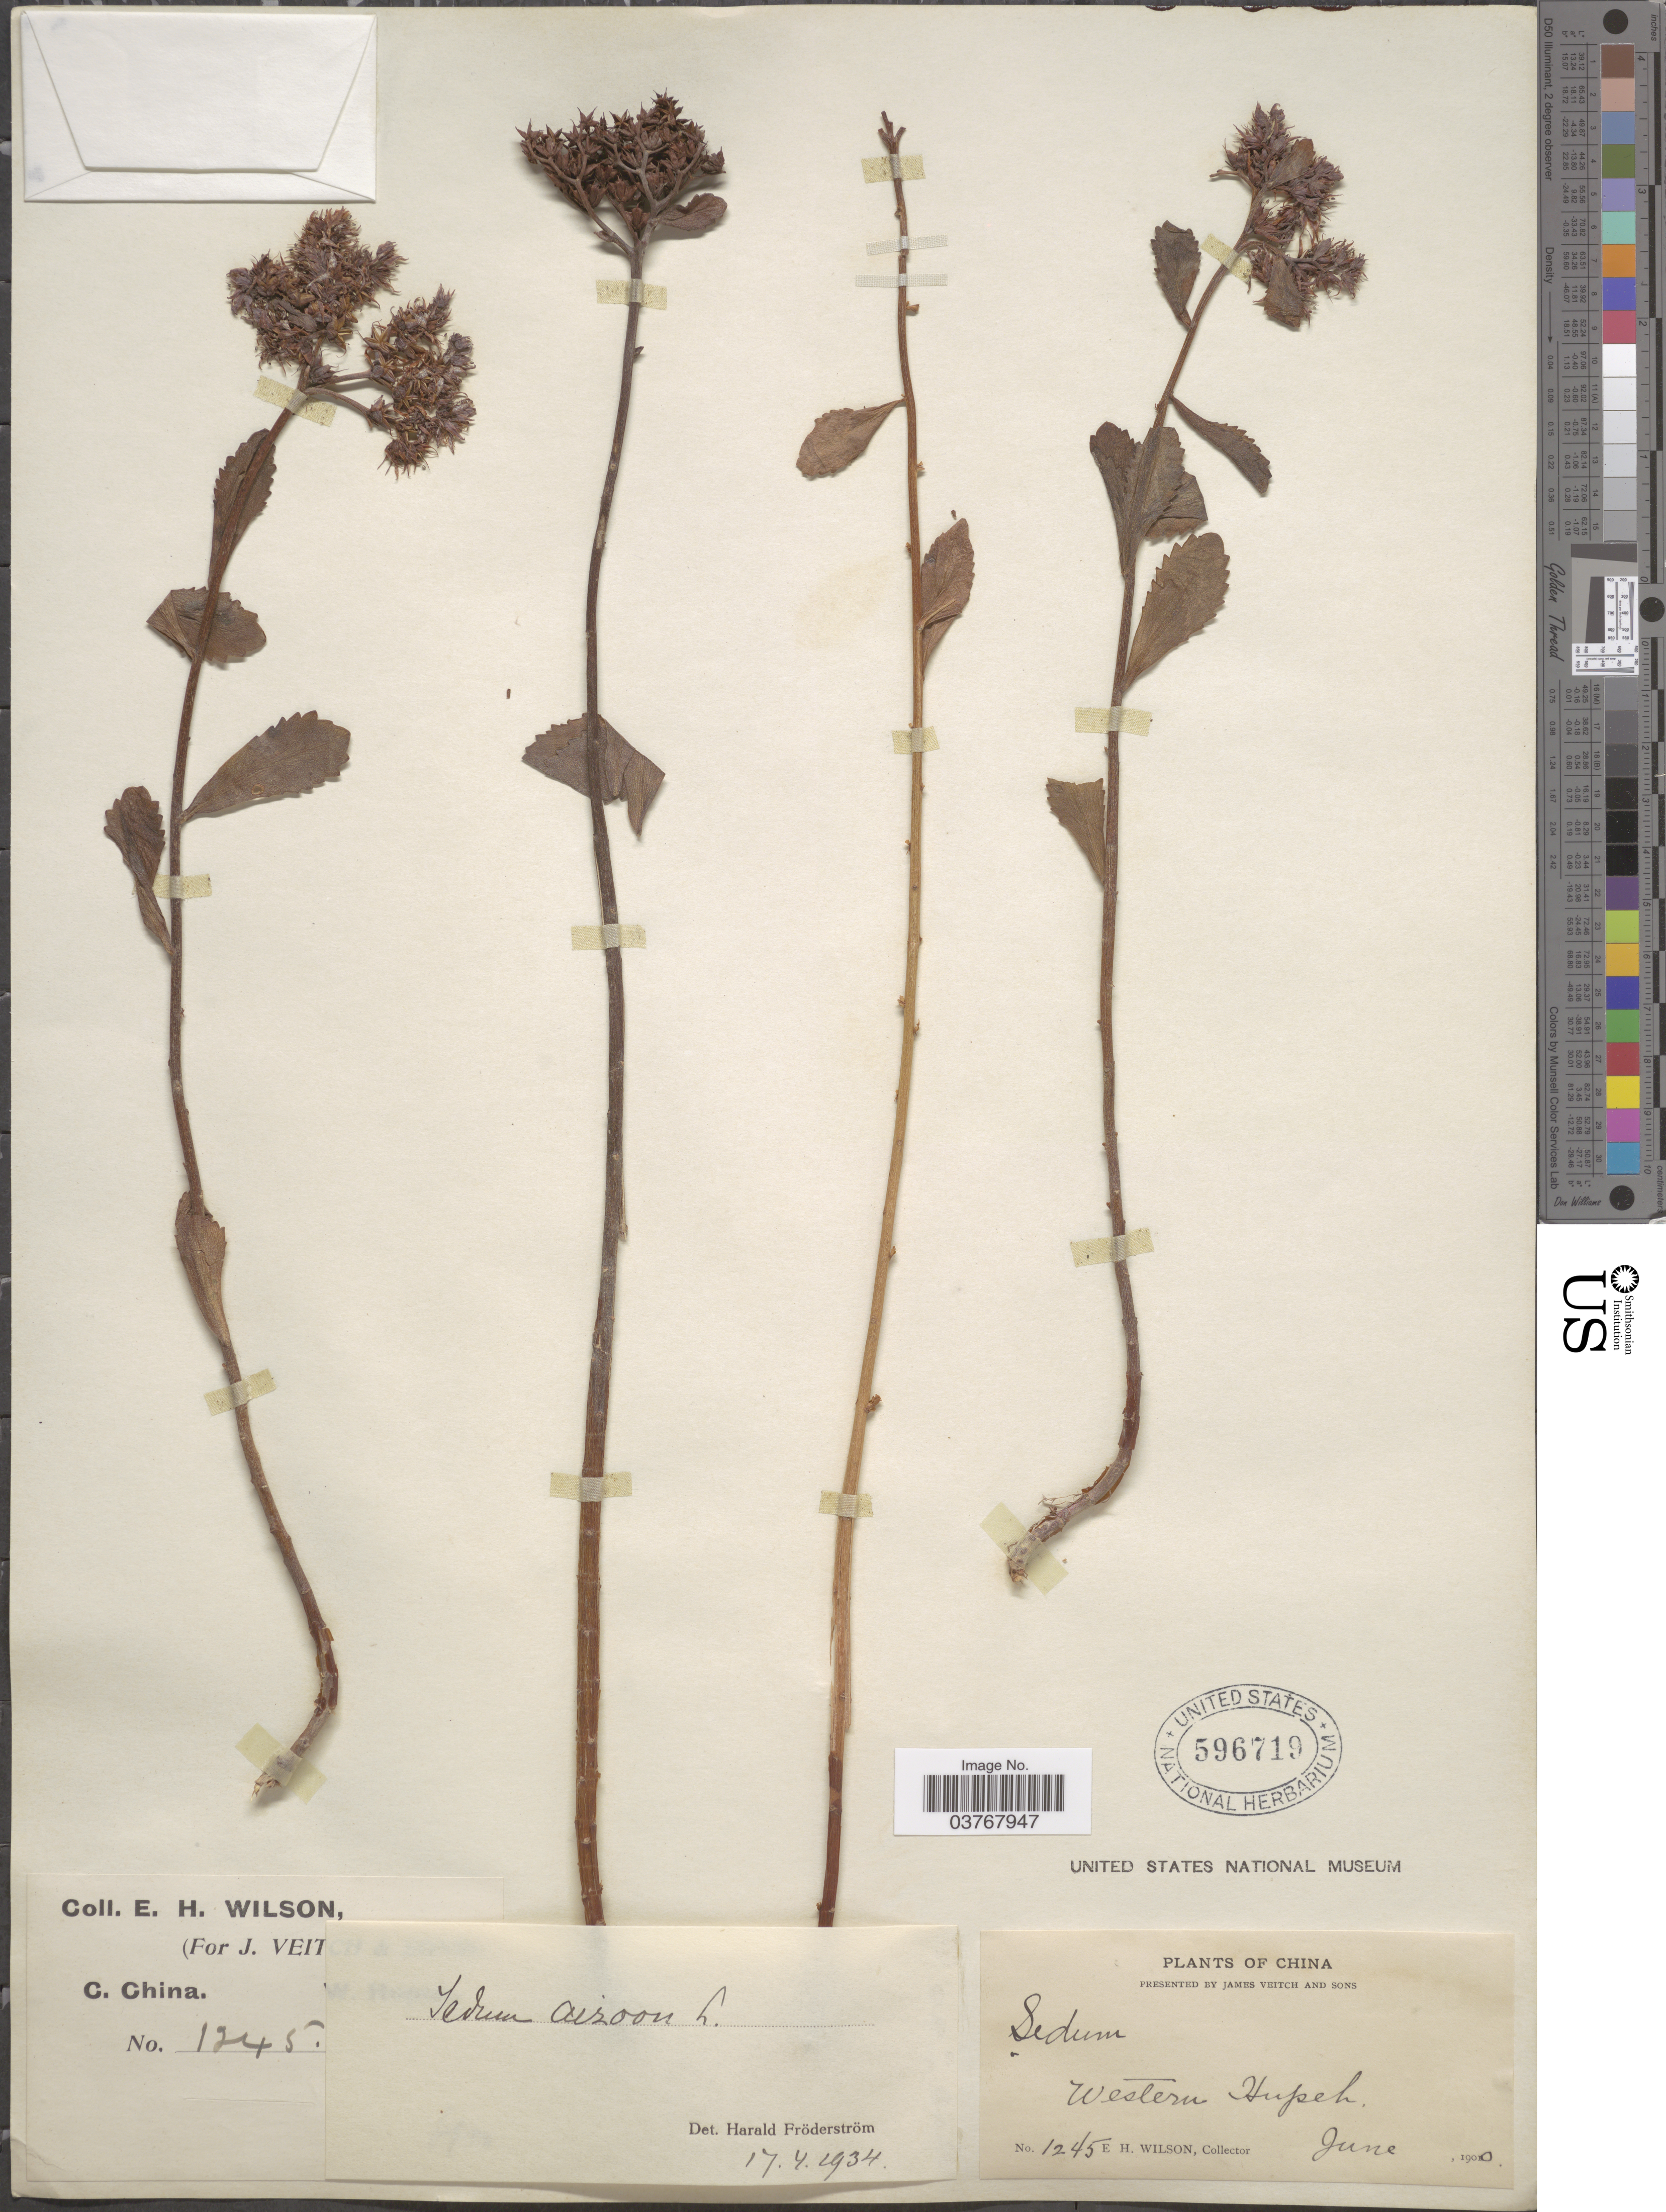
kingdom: Plantae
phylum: Tracheophyta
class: Magnoliopsida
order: Saxifragales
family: Crassulaceae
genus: Phedimus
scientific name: Phedimus aizoon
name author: (L.) 't Hart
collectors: E. Wilson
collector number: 1245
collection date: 1900-06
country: China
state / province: Hubei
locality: C. China. Western Hupeh.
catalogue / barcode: US 596719